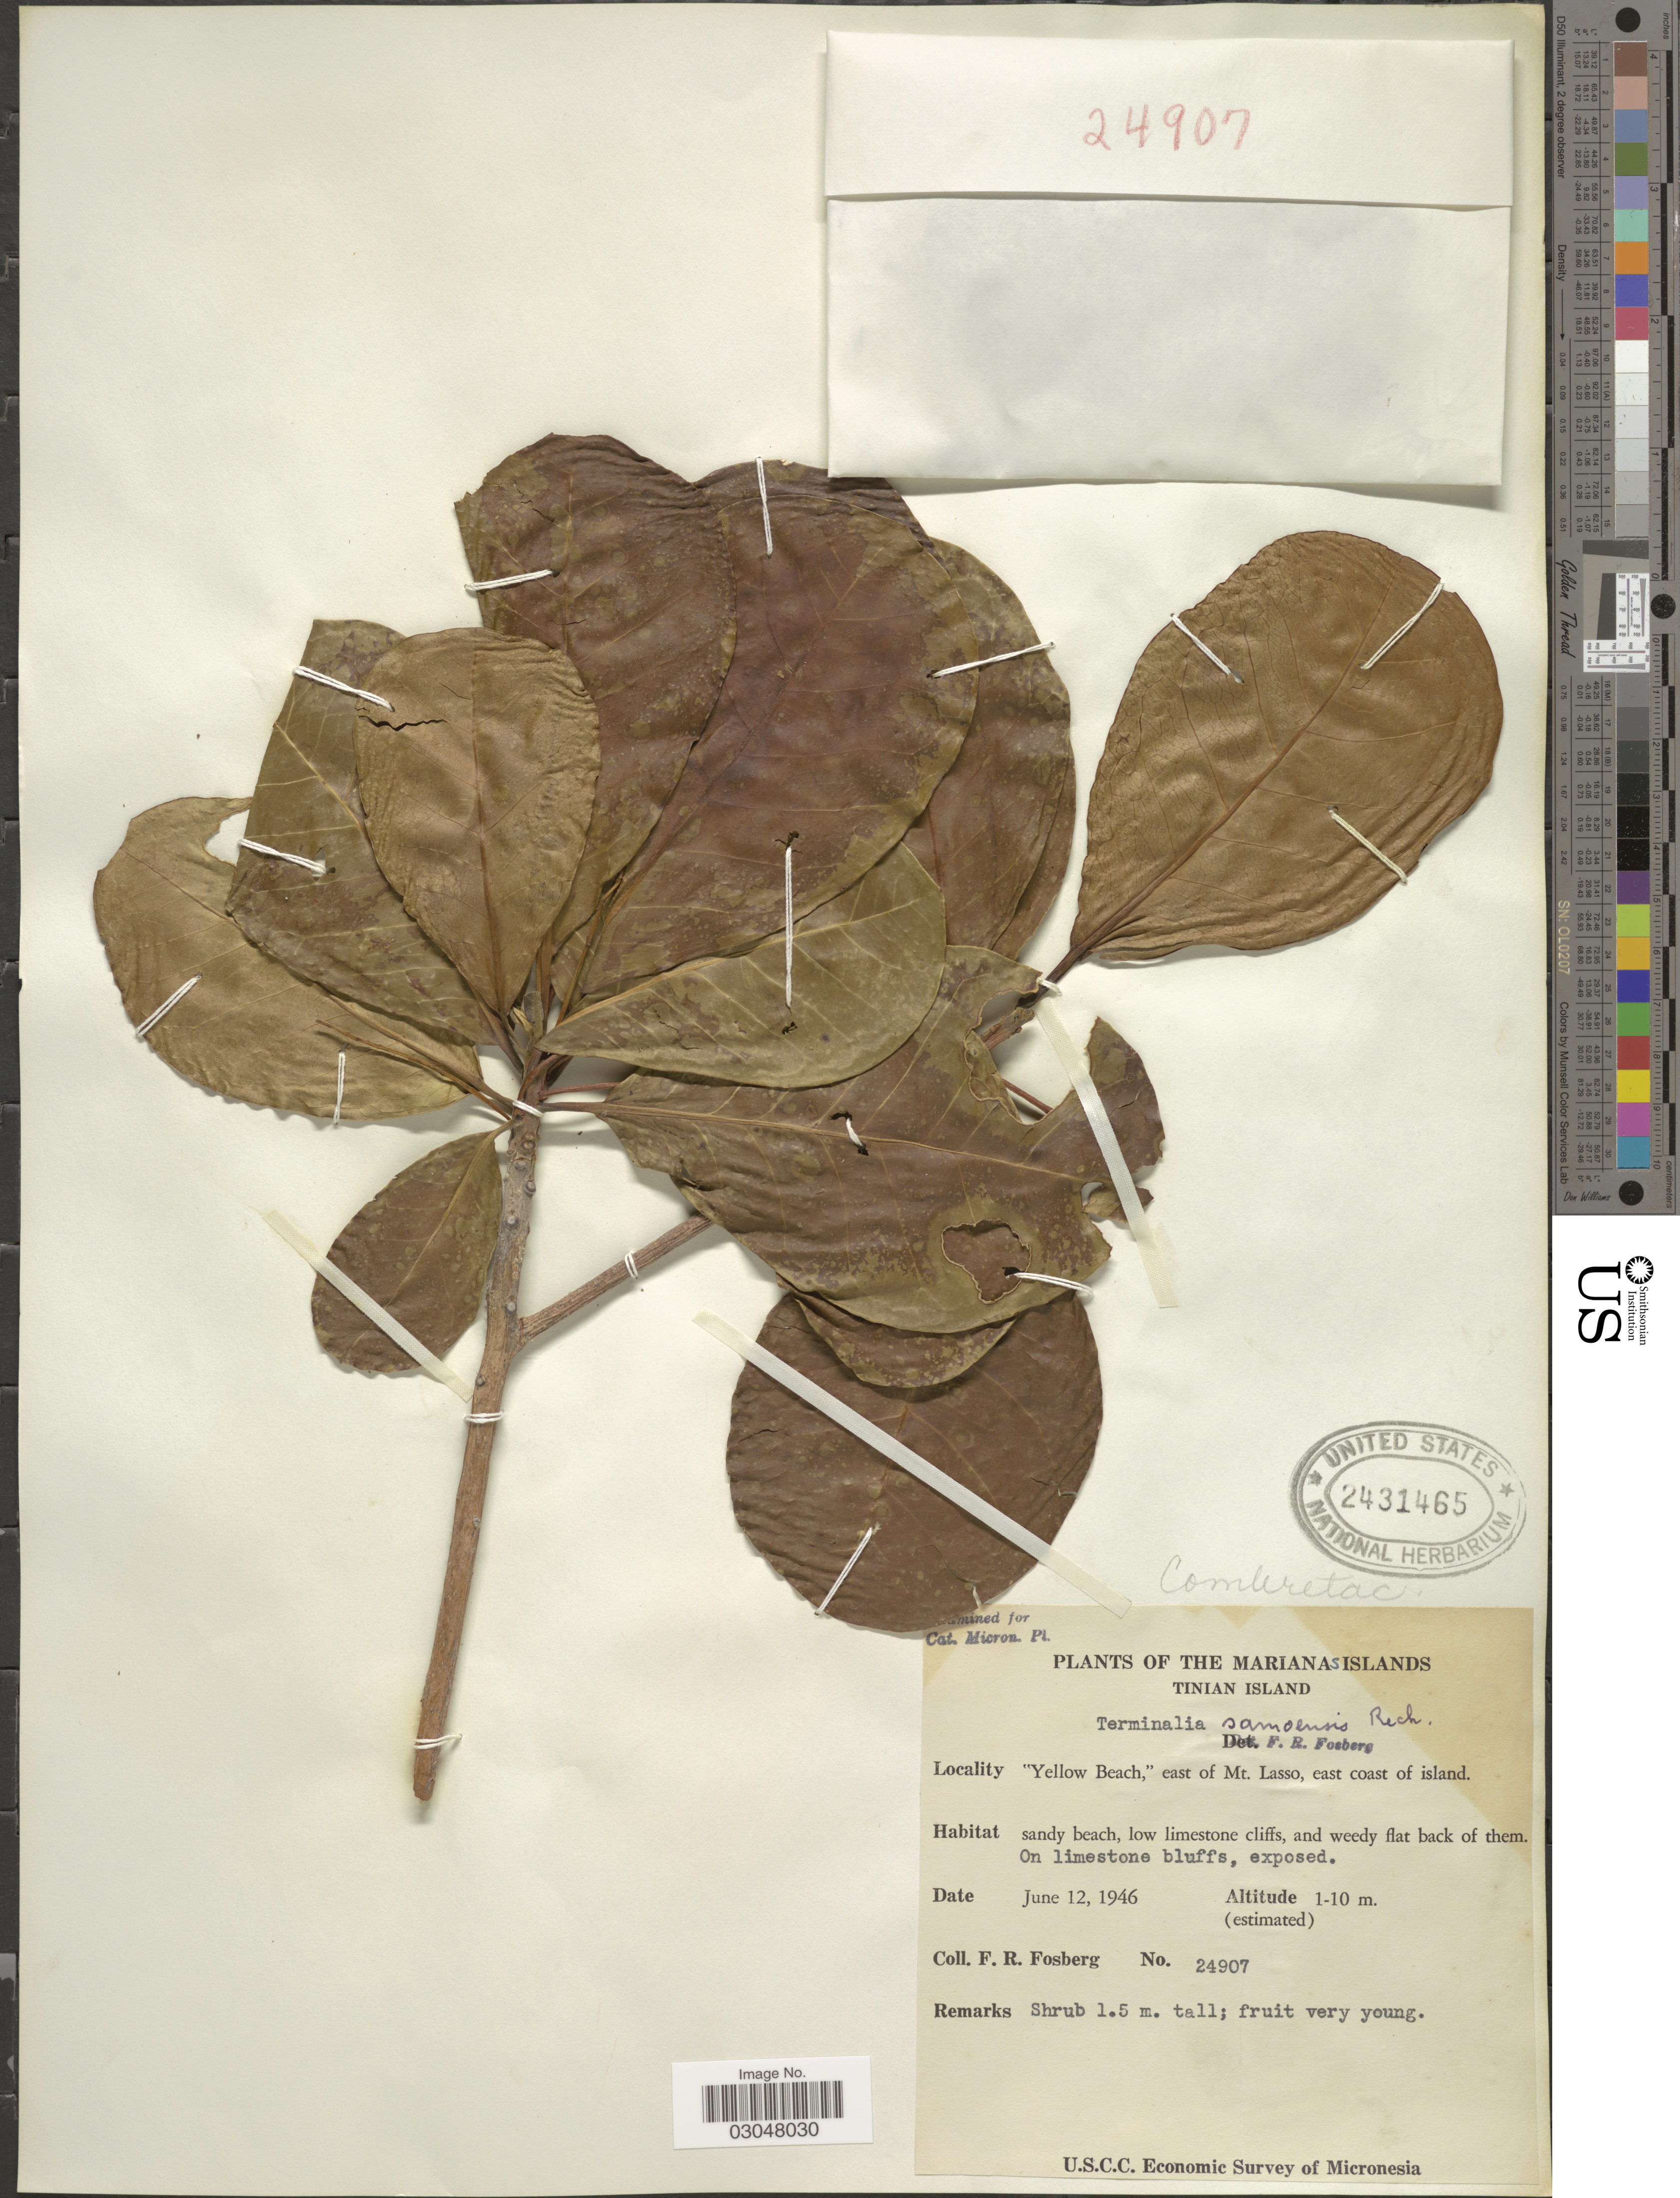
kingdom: Plantae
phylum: Tracheophyta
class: Magnoliopsida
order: Myrtales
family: Combretaceae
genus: Terminalia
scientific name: Terminalia samoensis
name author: Rech.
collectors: F. R. Fosberg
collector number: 24907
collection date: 1946-06-12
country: Northern Mariana Islands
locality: Marianas Islands. Tinian Island. "Yellow Beach," east of Mt. Lasso, east coast of island.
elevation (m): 1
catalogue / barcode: US 2431465